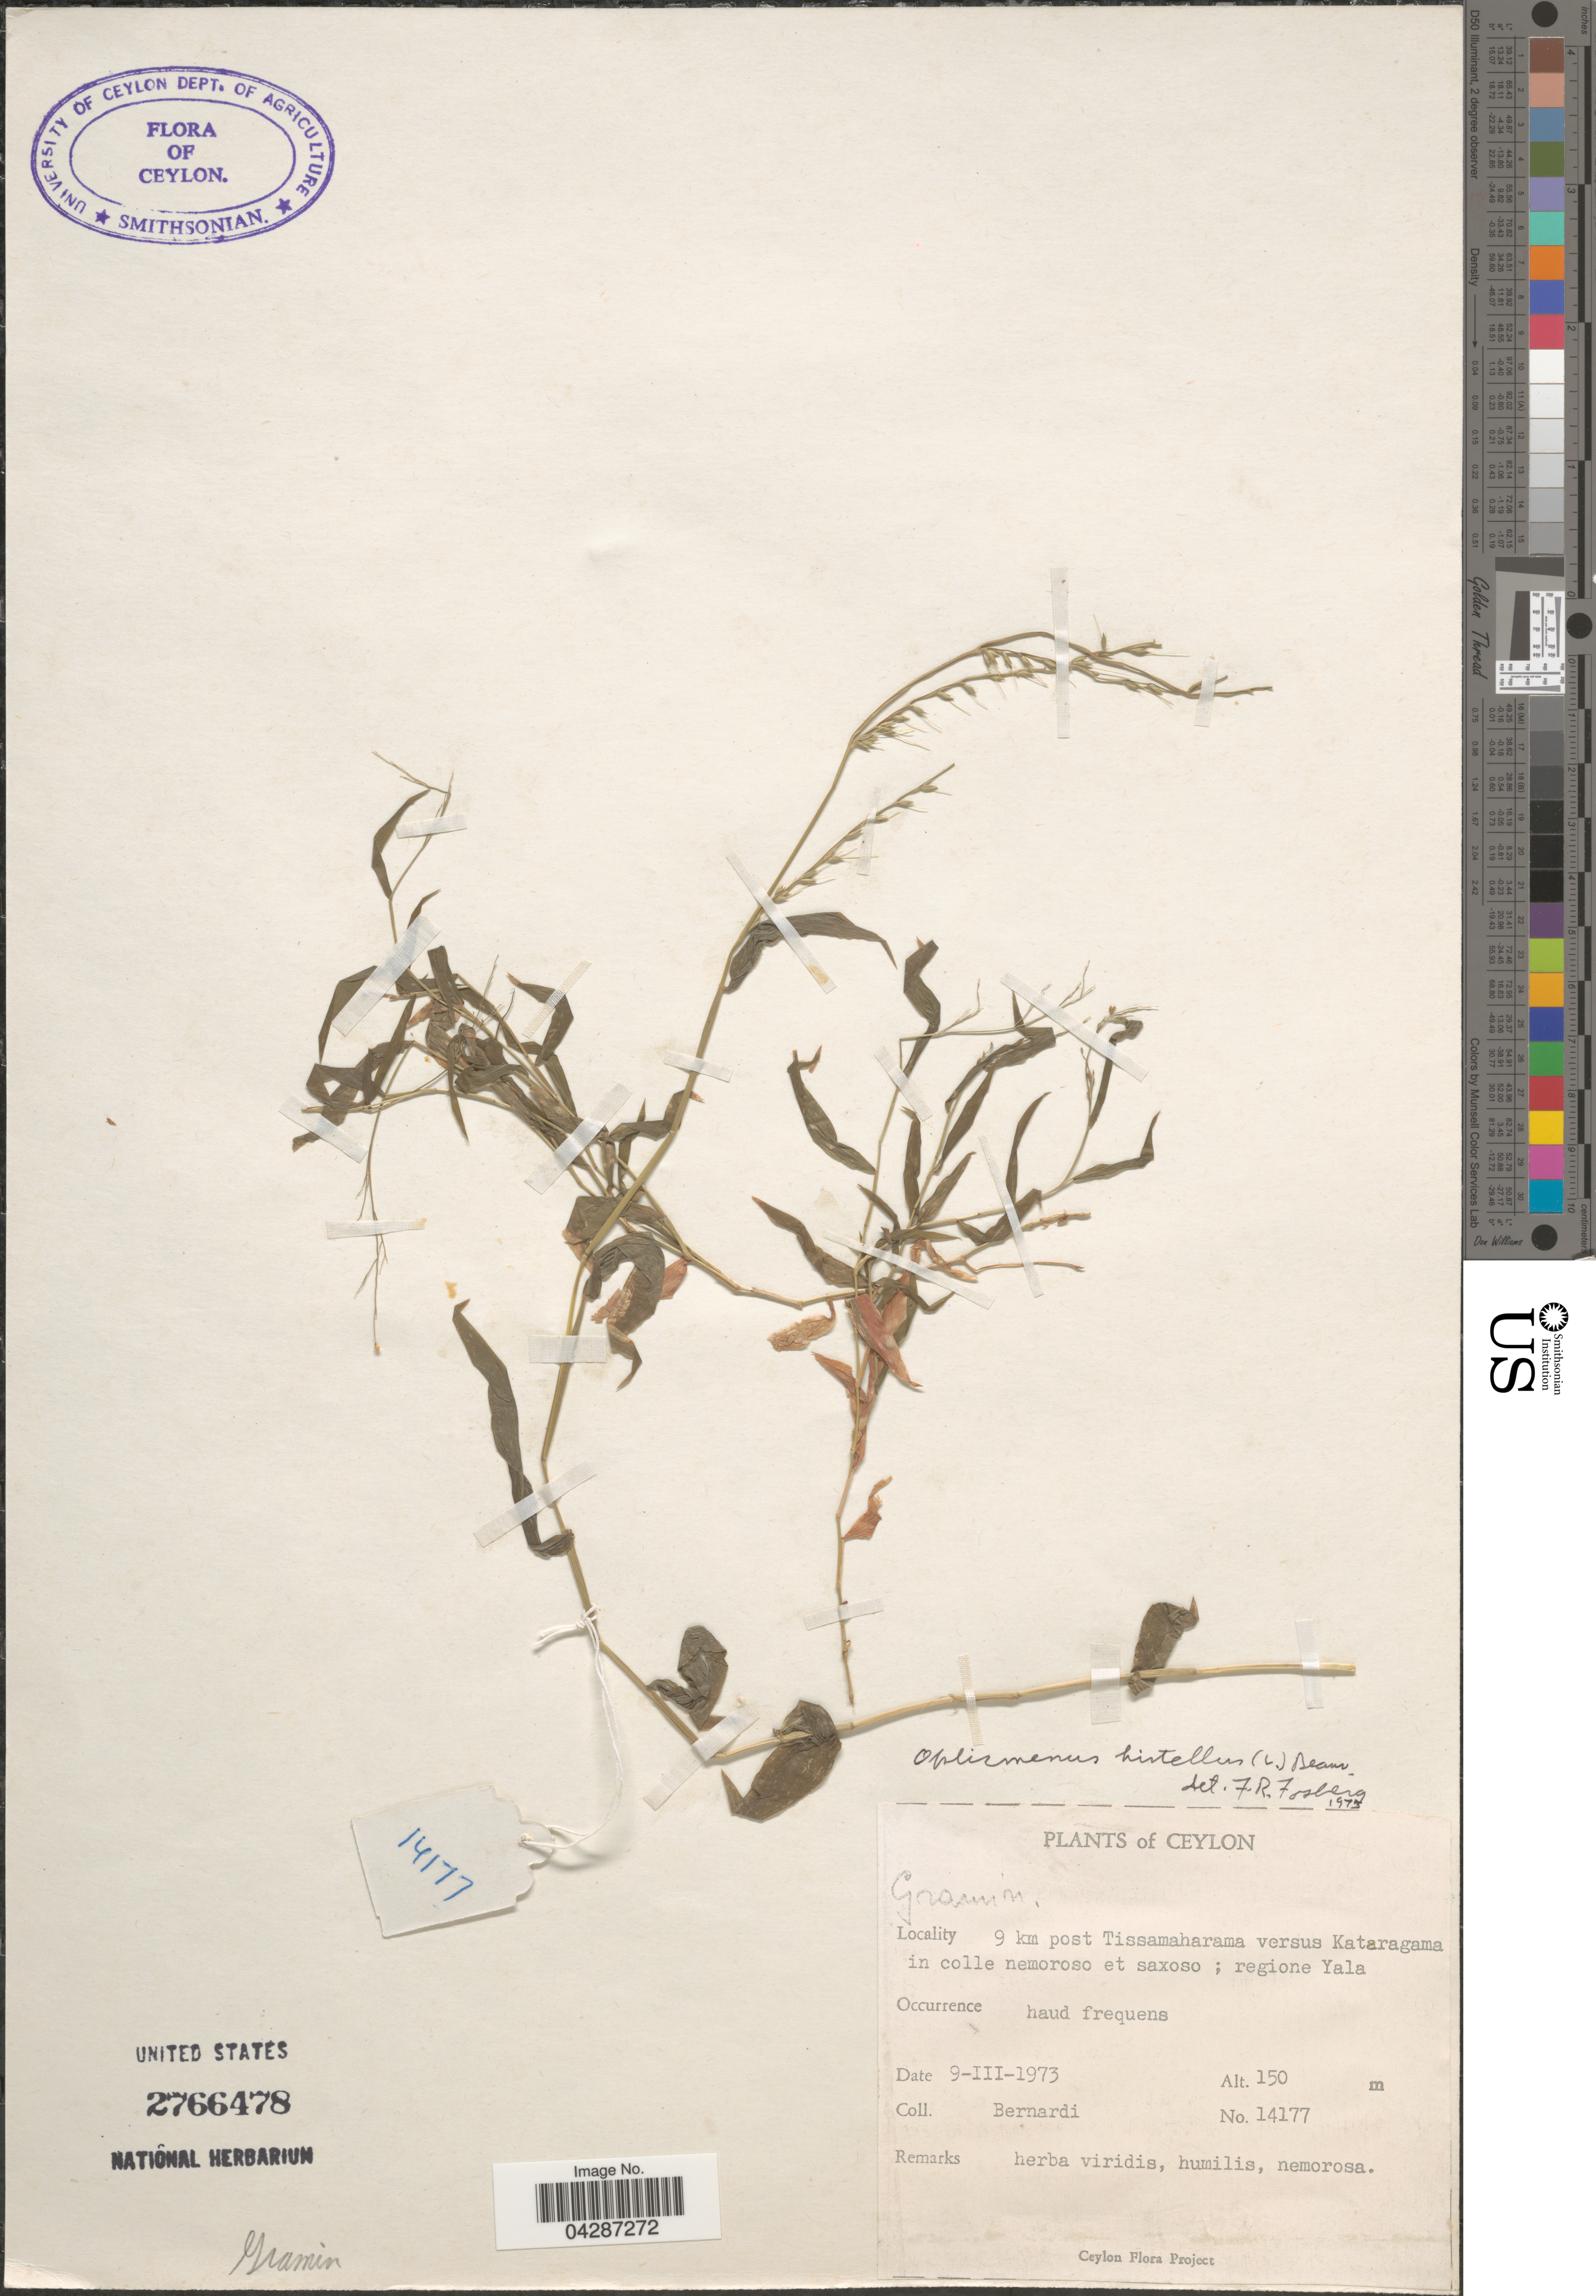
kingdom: Plantae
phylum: Tracheophyta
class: Liliopsida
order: Poales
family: Poaceae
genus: Oplismenus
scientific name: Oplismenus hirtellus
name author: (L.) P. Beauv.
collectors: Bernardi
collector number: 14177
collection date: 1973-03-09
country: Sri Lanka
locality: Ceylon. 9 km post Tissamaharama versus Kataragama in colle nemoroso et saxoso; regione Yala.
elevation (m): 150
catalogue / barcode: US 2766478